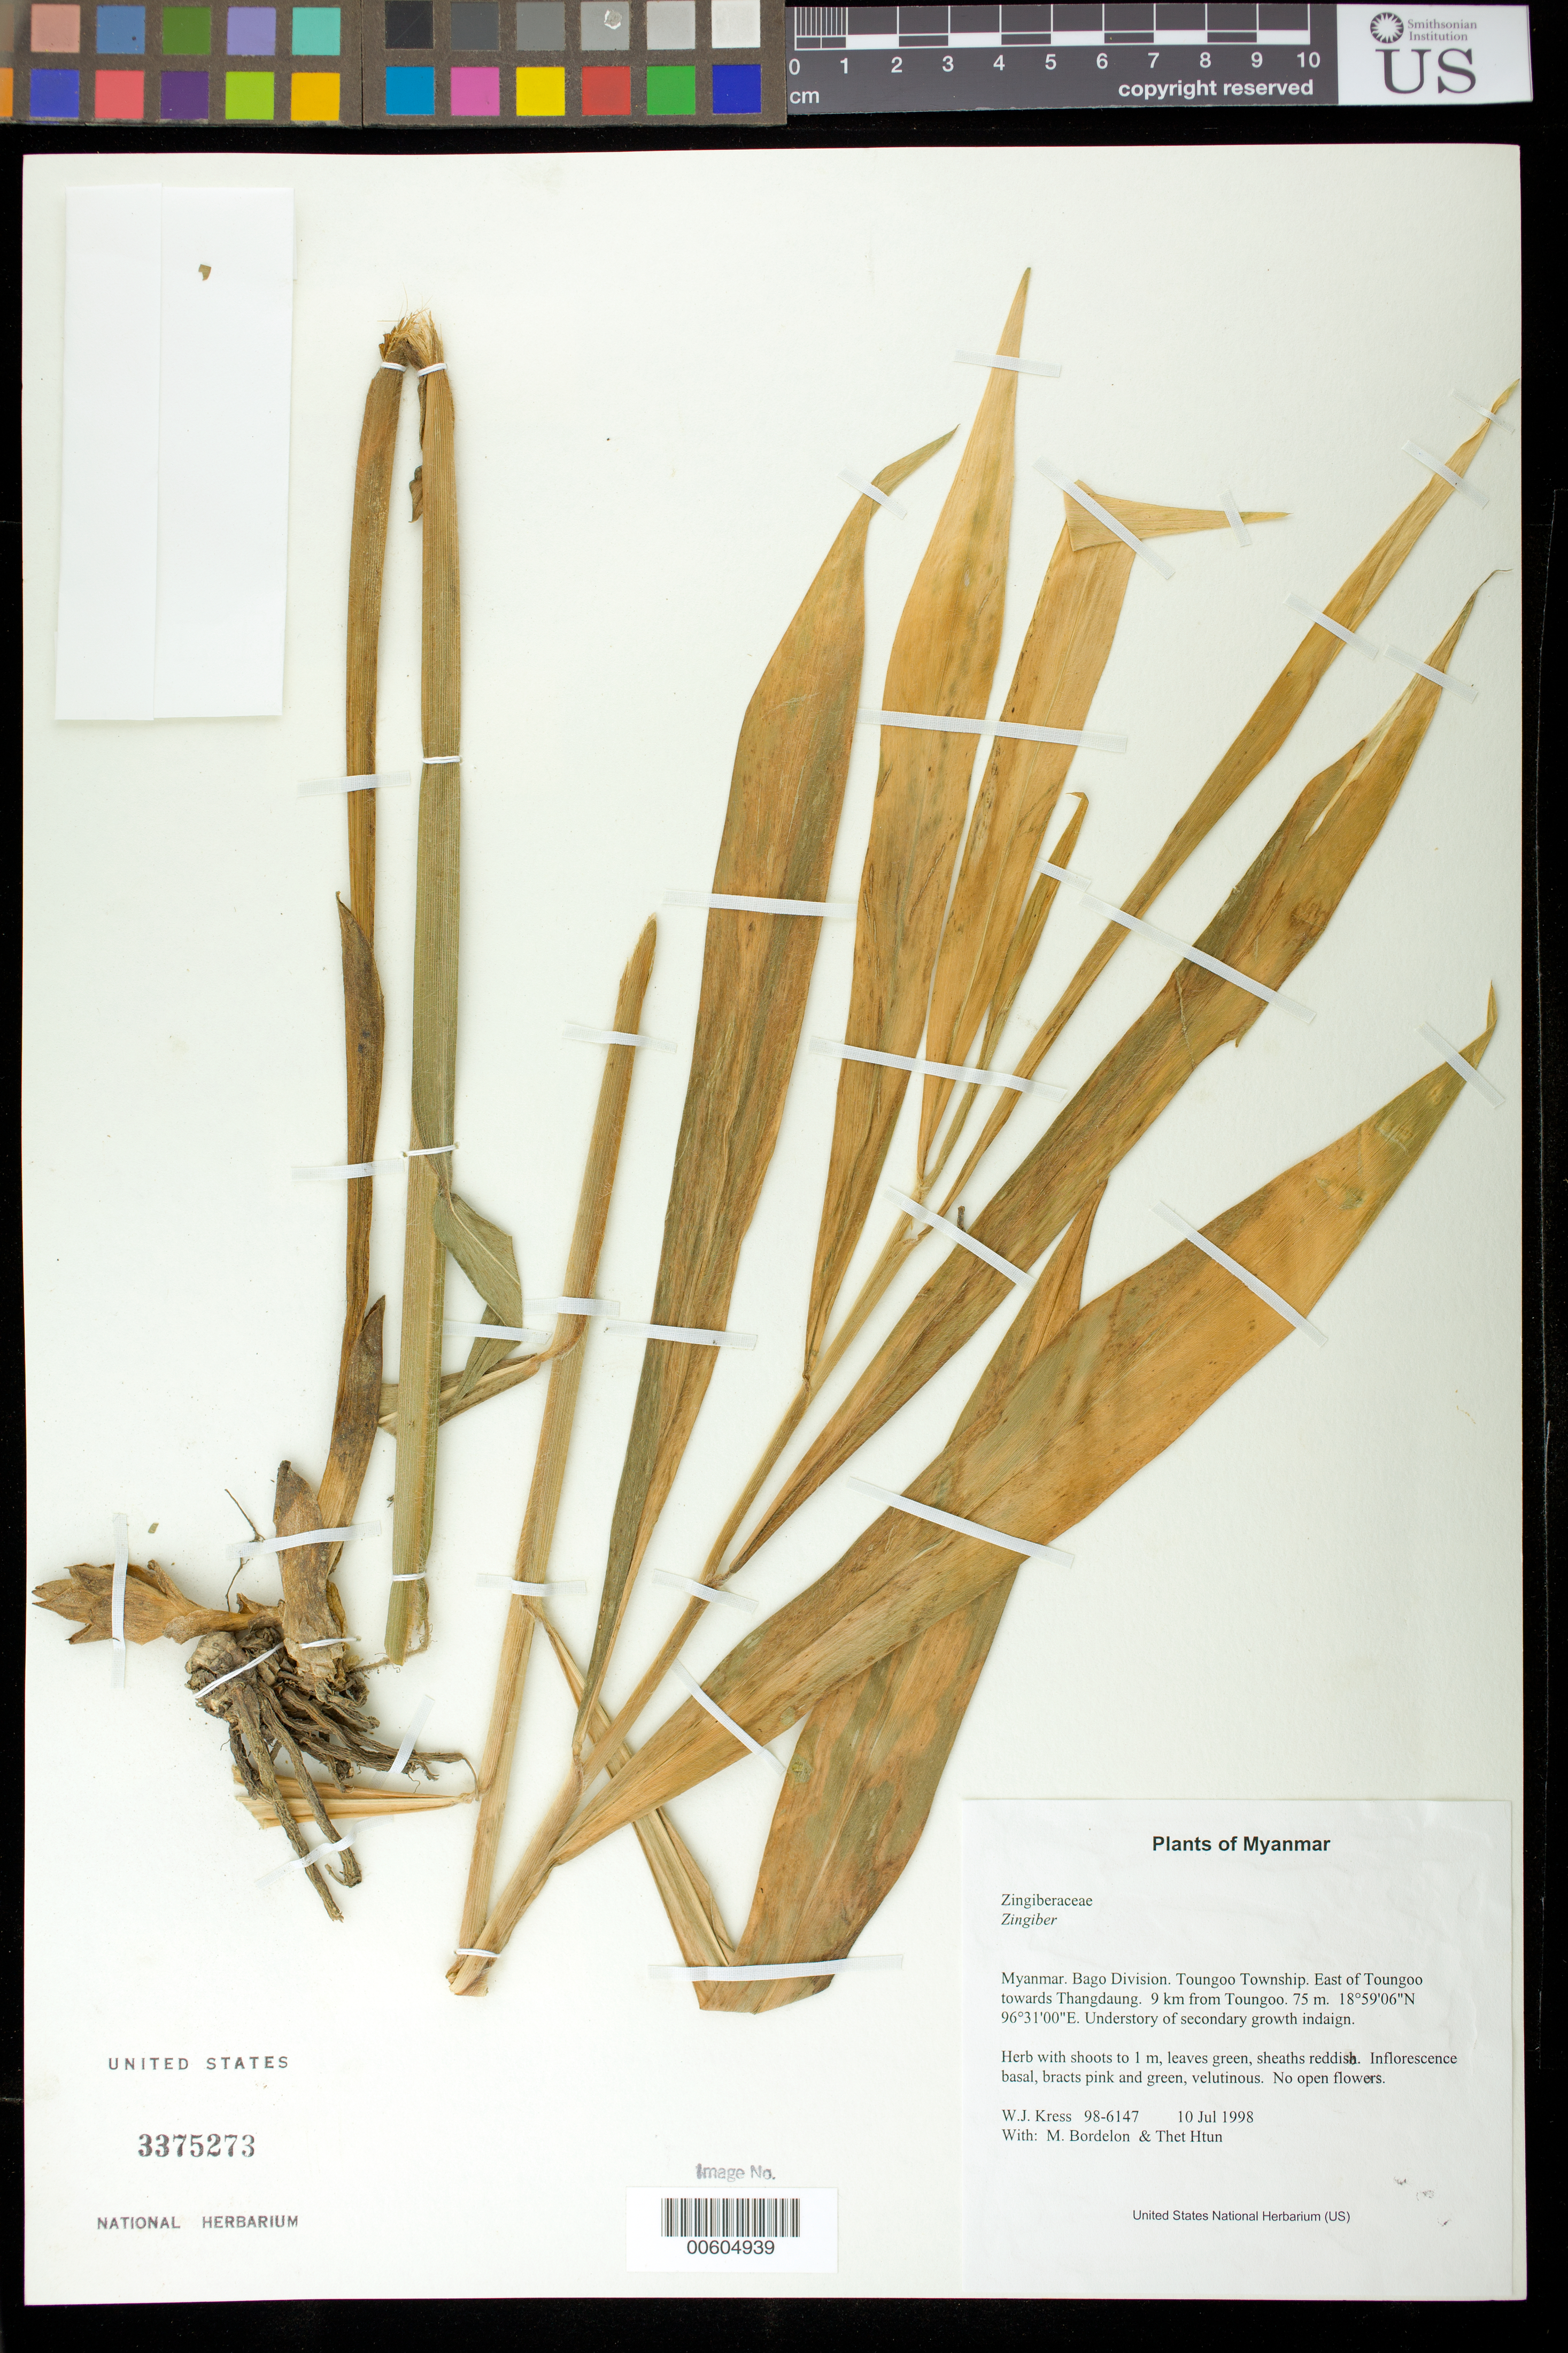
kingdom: Plantae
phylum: Tracheophyta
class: Liliopsida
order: Zingiberales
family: Zingiberaceae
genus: Zingiber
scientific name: Zingiber sp.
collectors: W. J. Kress, M. Bordelon & Thet Htun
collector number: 98-6147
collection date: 1998-07-10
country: Myanmar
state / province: Bago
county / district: Toungoo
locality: East of Toungoo towards Thangdaung. 9 km from Toungoo.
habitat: Understory of secondary growth indaign.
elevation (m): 75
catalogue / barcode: US 3375273